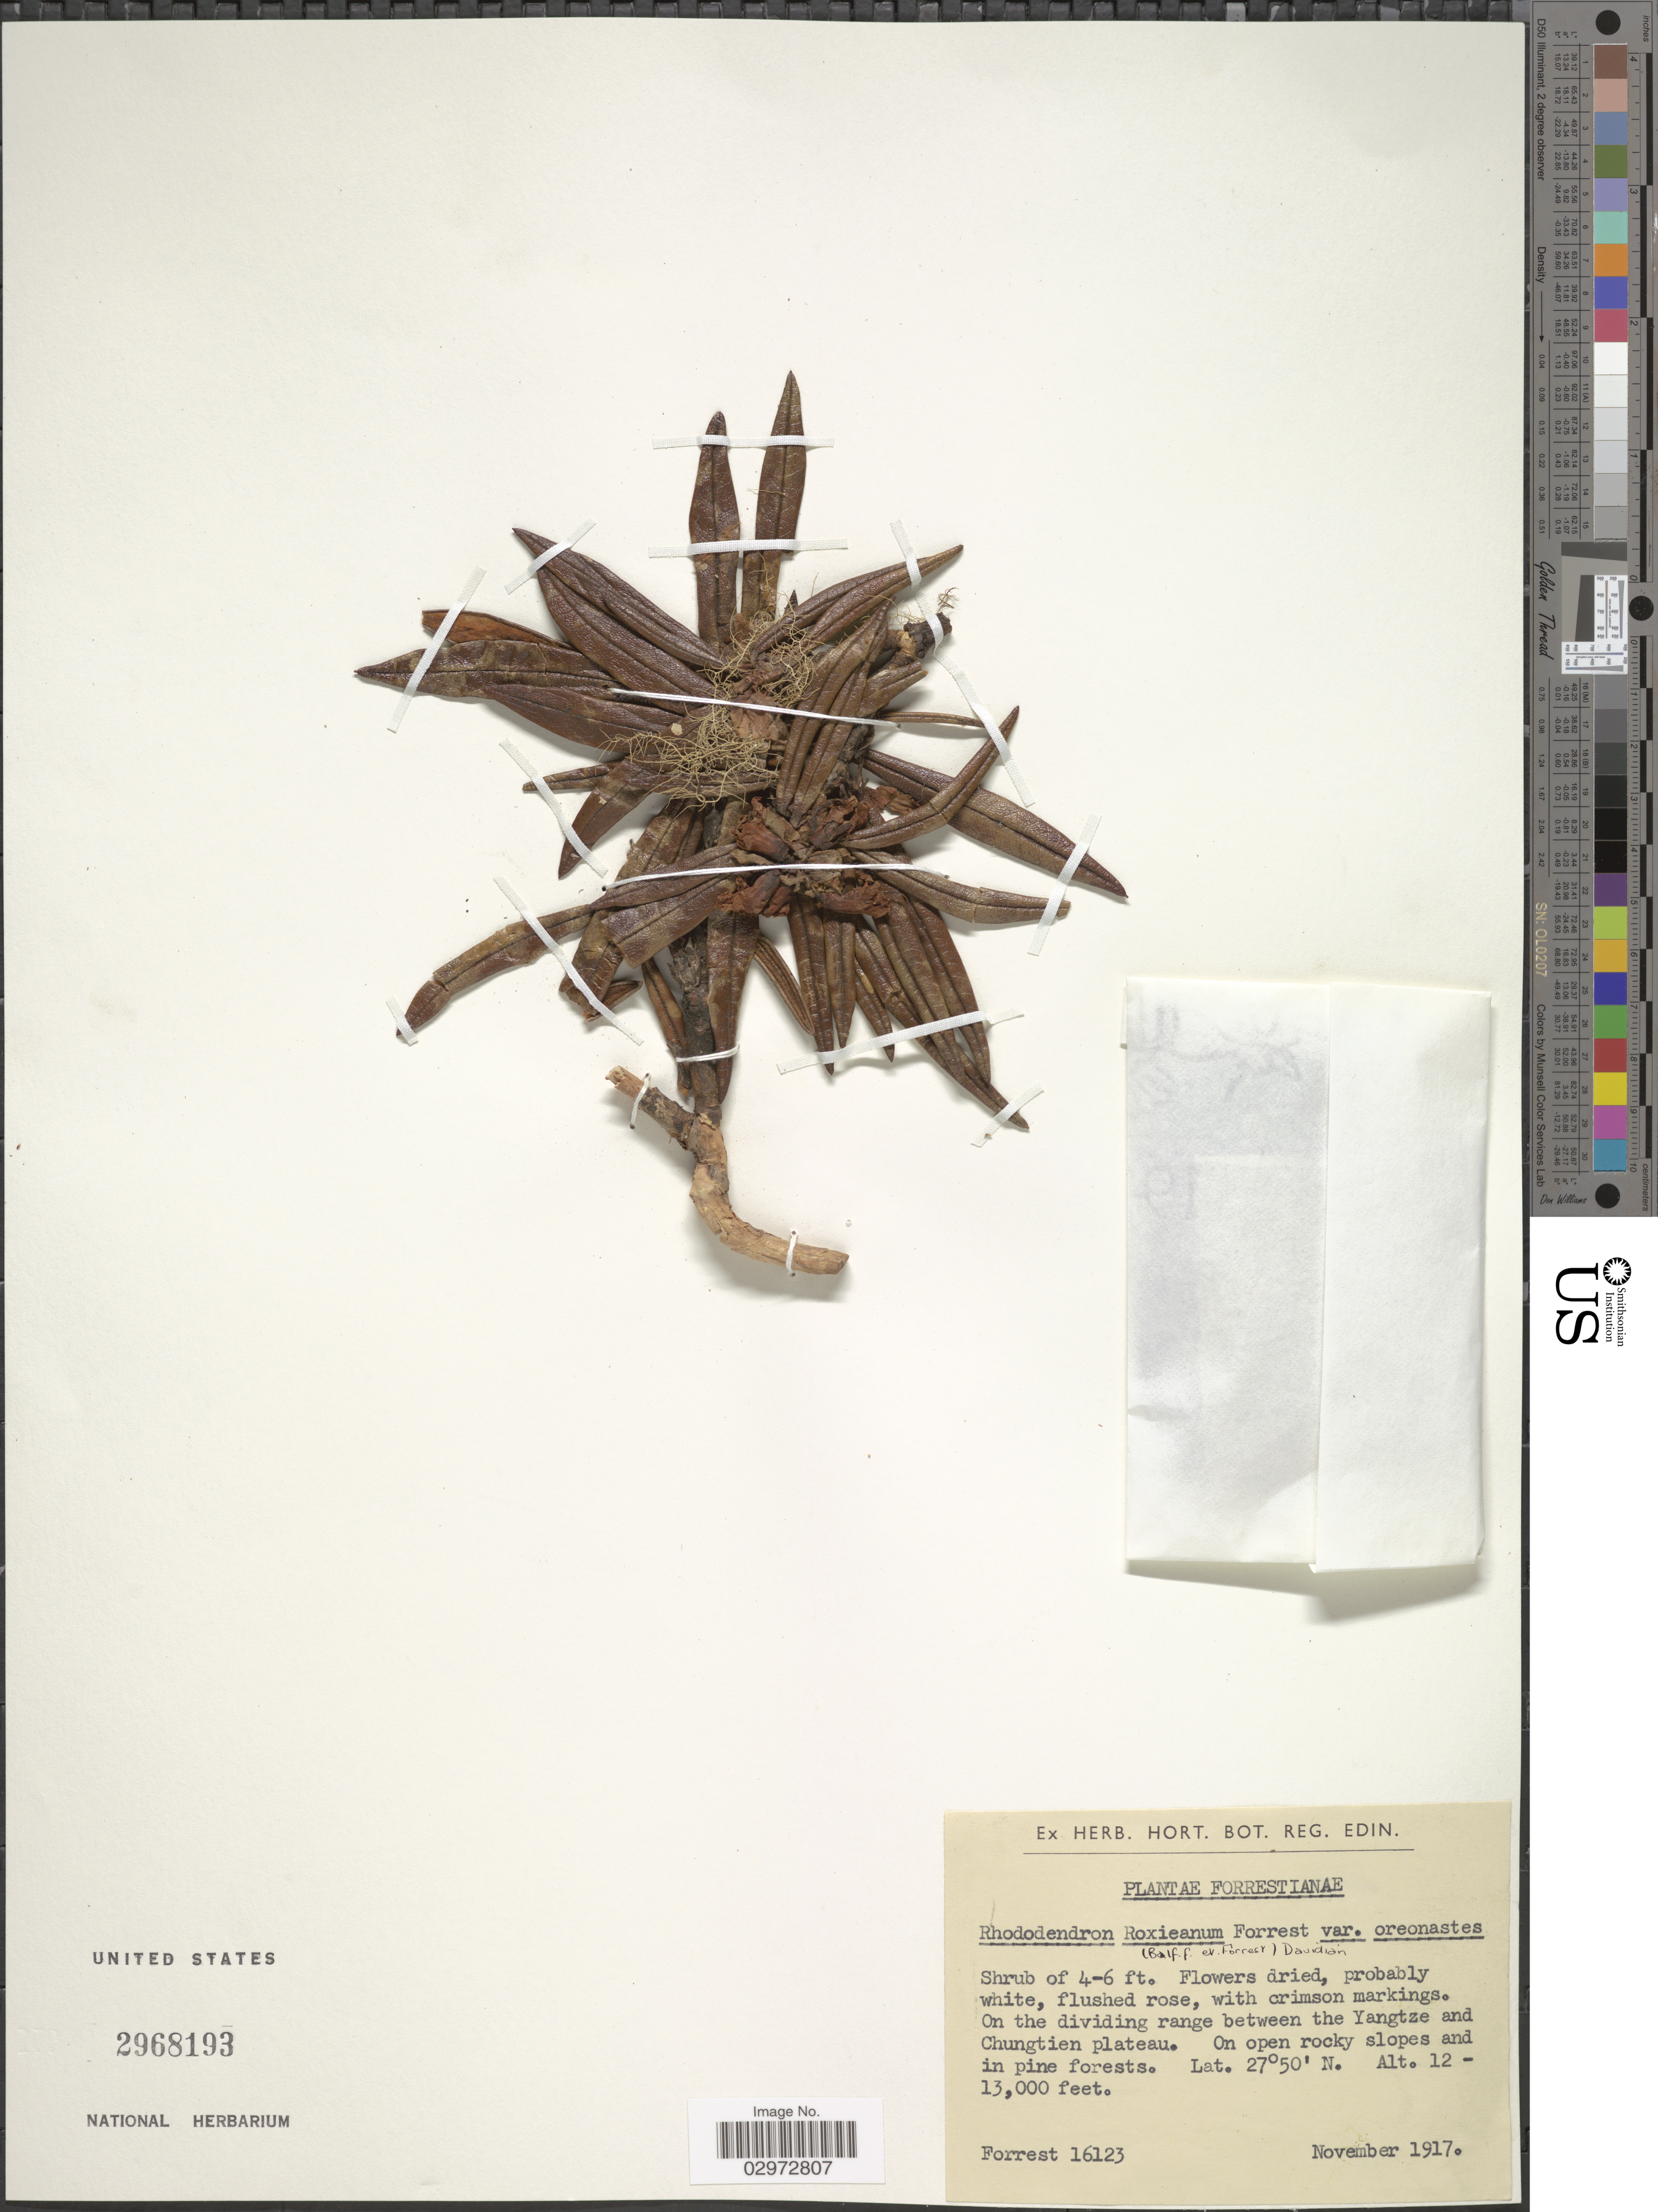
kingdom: Plantae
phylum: Tracheophyta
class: Magnoliopsida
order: Ericales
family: Ericaceae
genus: Rhododendron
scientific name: Rhododendron roxieanum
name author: Forrest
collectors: -. Forrest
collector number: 16123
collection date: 1917-11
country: China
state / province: Yunnan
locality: On the dividing range between the Yangtze and Chungtien plateau.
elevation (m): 3658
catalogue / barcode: US 2968193